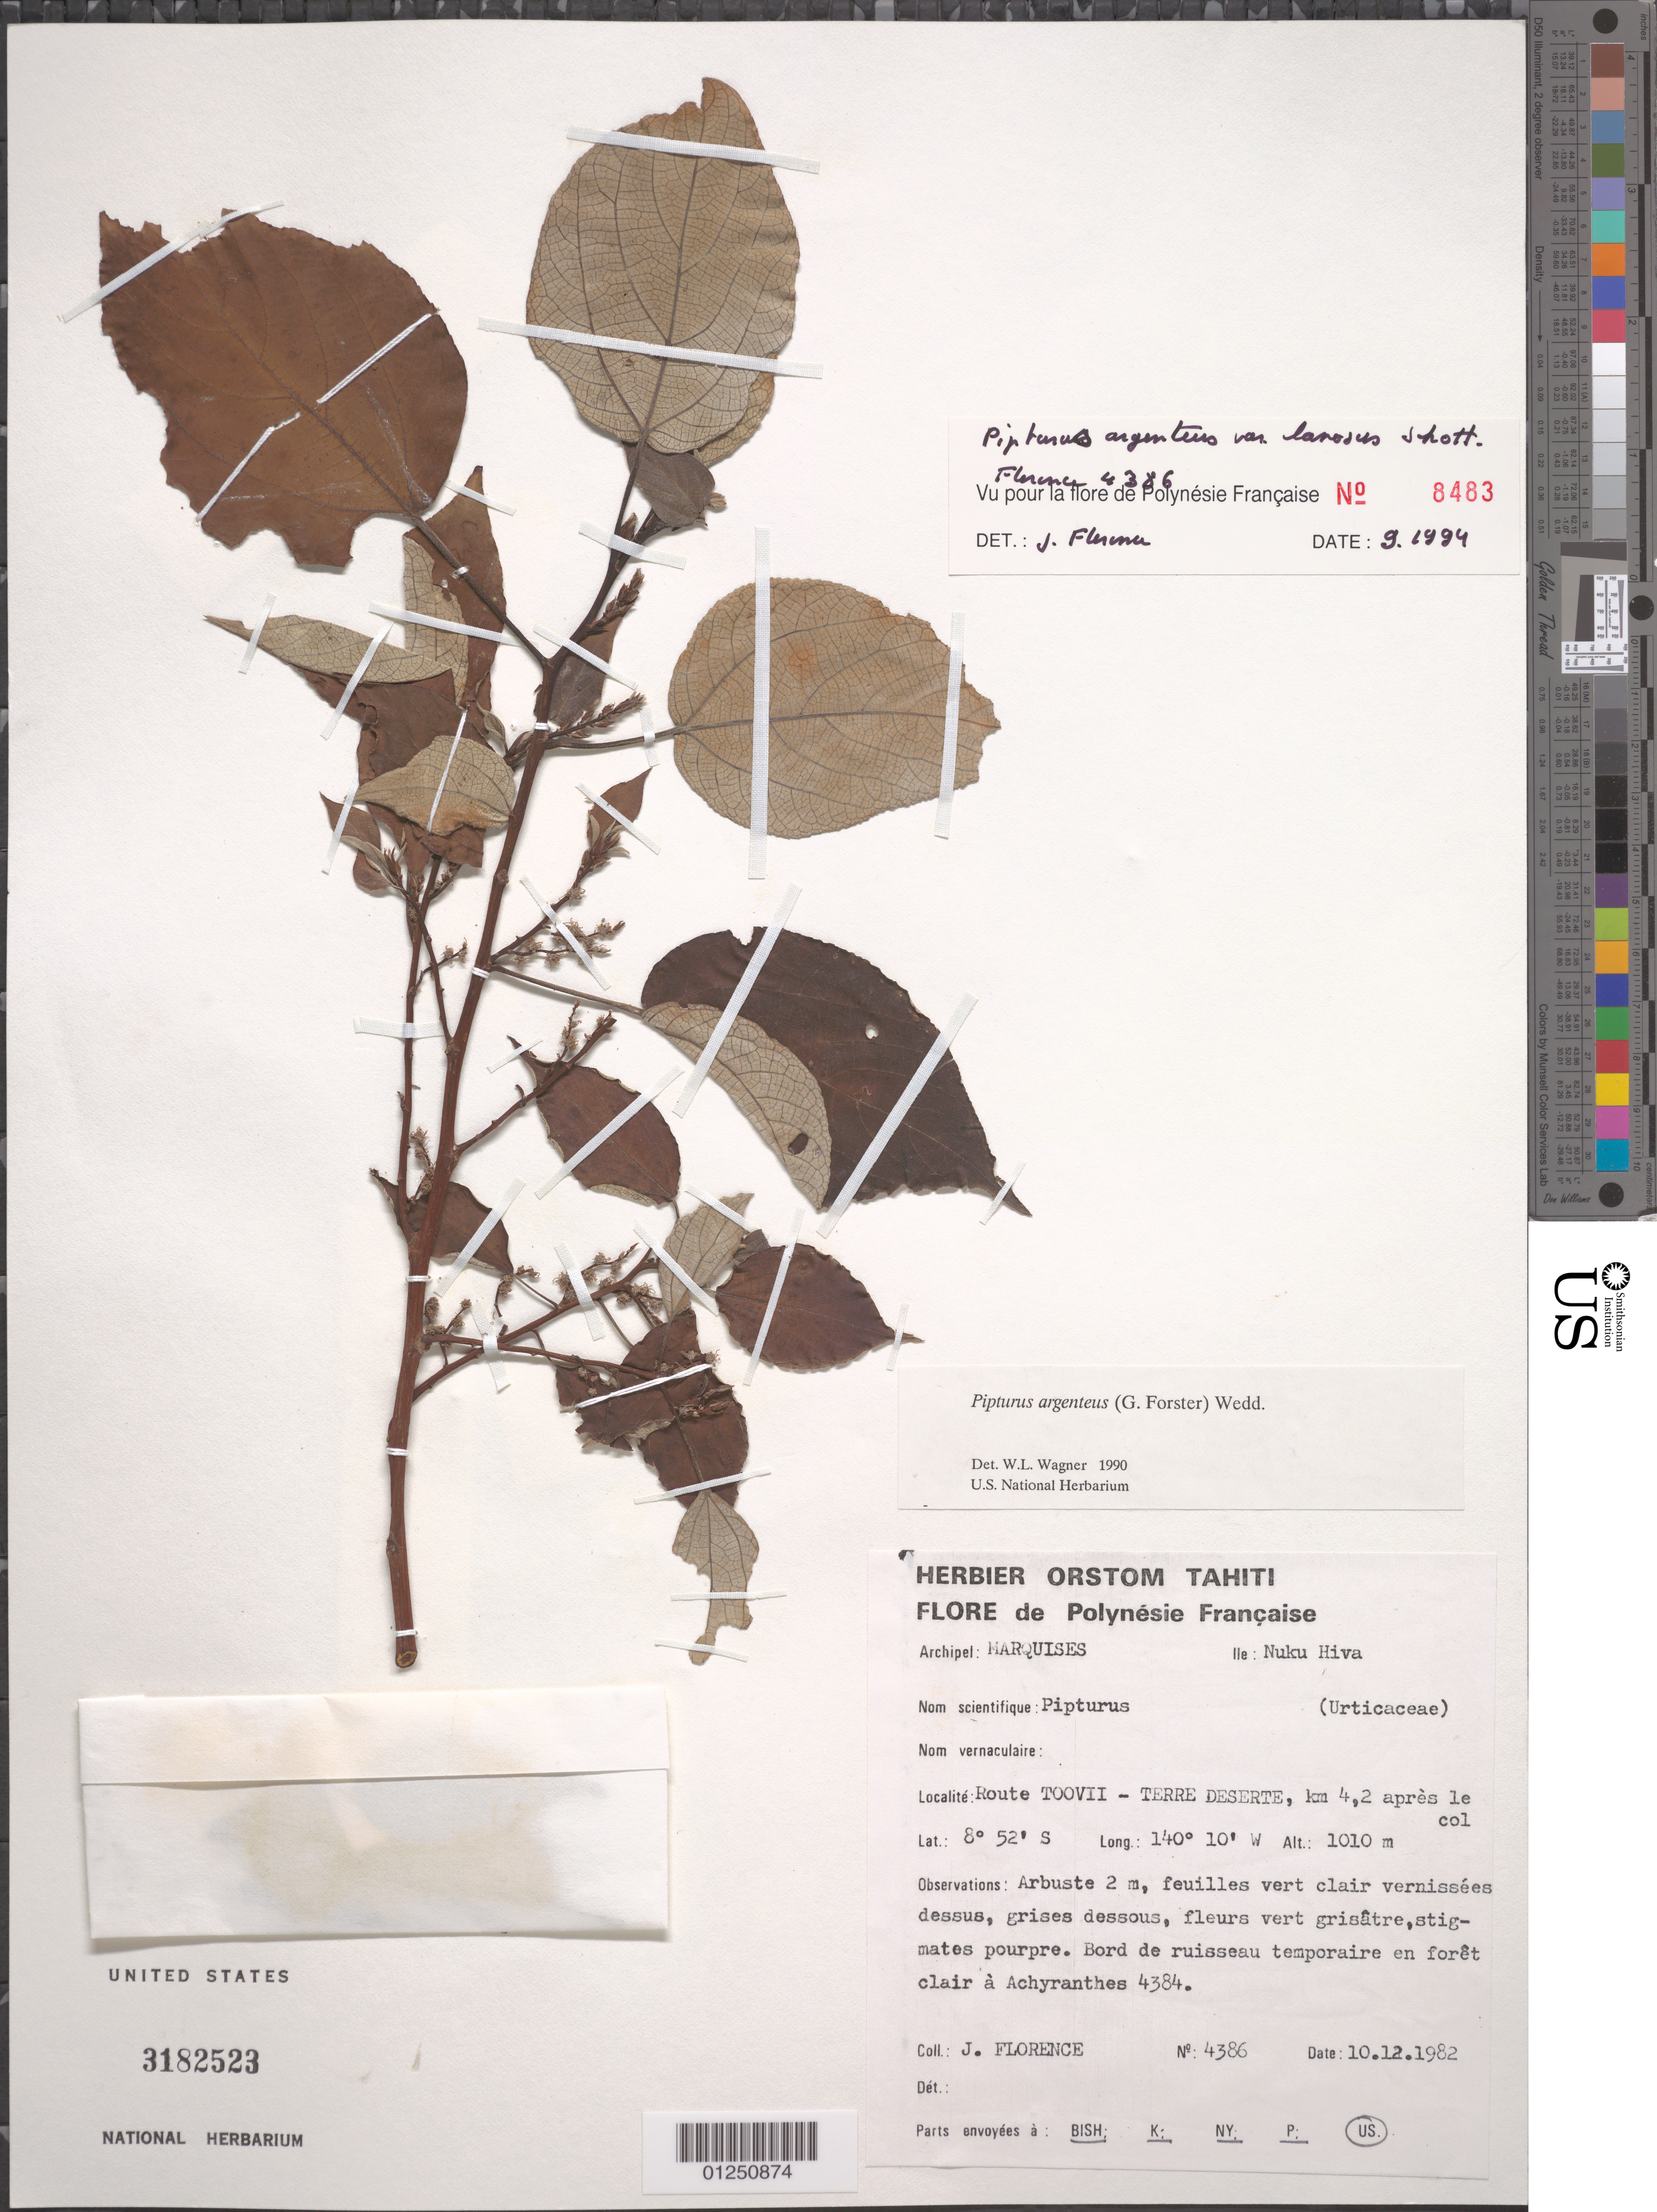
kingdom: Plantae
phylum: Tracheophyta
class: Magnoliopsida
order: Rosales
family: Urticaceae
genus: Pipturus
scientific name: Pipturus argenteus var. lanosus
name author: Schott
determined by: Florence, J.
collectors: J. Florence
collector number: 4386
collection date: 1982-12-10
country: French Polynesia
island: Nuku Hiva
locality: Route Toovii-Terre Deserte, km 4.2 après le col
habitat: Bord de ruisseau temporaire en forêt clair à Achyranthes 4384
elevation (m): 1010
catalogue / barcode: US 3182523